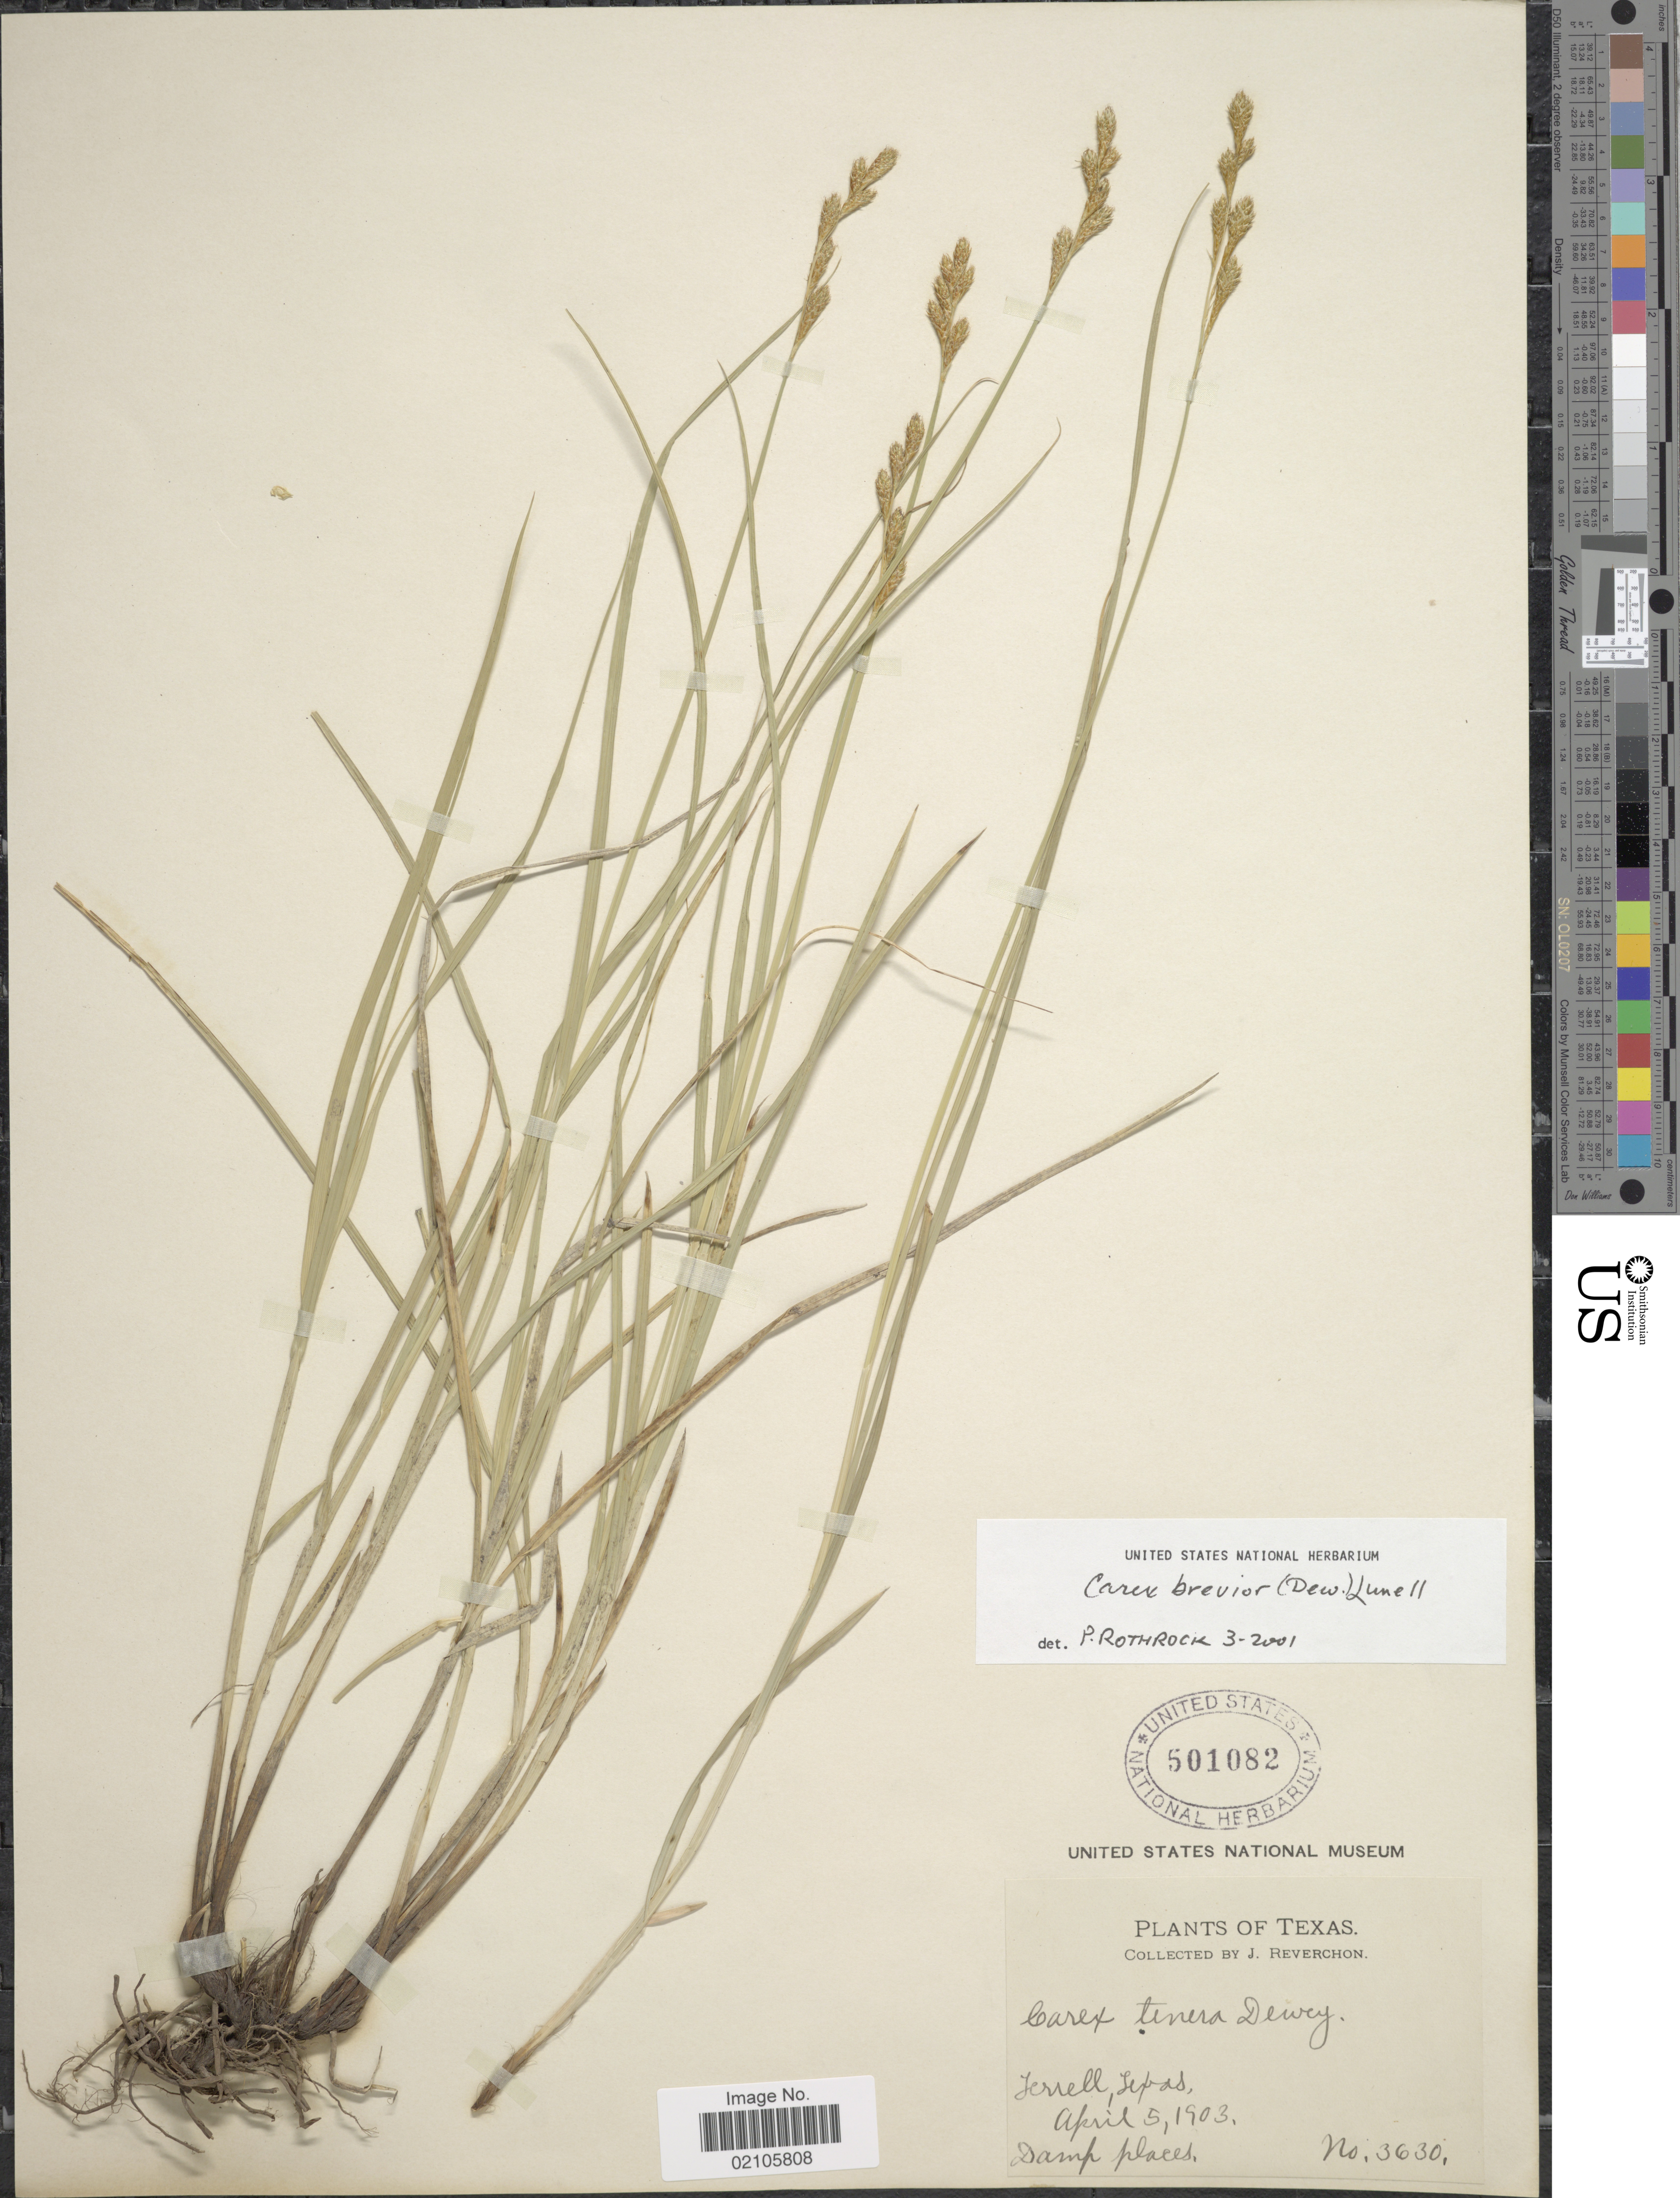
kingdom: Plantae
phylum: Tracheophyta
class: Liliopsida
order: Poales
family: Cyperaceae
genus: Carex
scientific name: Carex brevior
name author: (Dewey) Mack. ex Lunell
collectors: J. Reverchon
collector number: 3630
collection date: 1903-04-05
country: United States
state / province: Texas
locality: Terrell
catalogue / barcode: US 501082